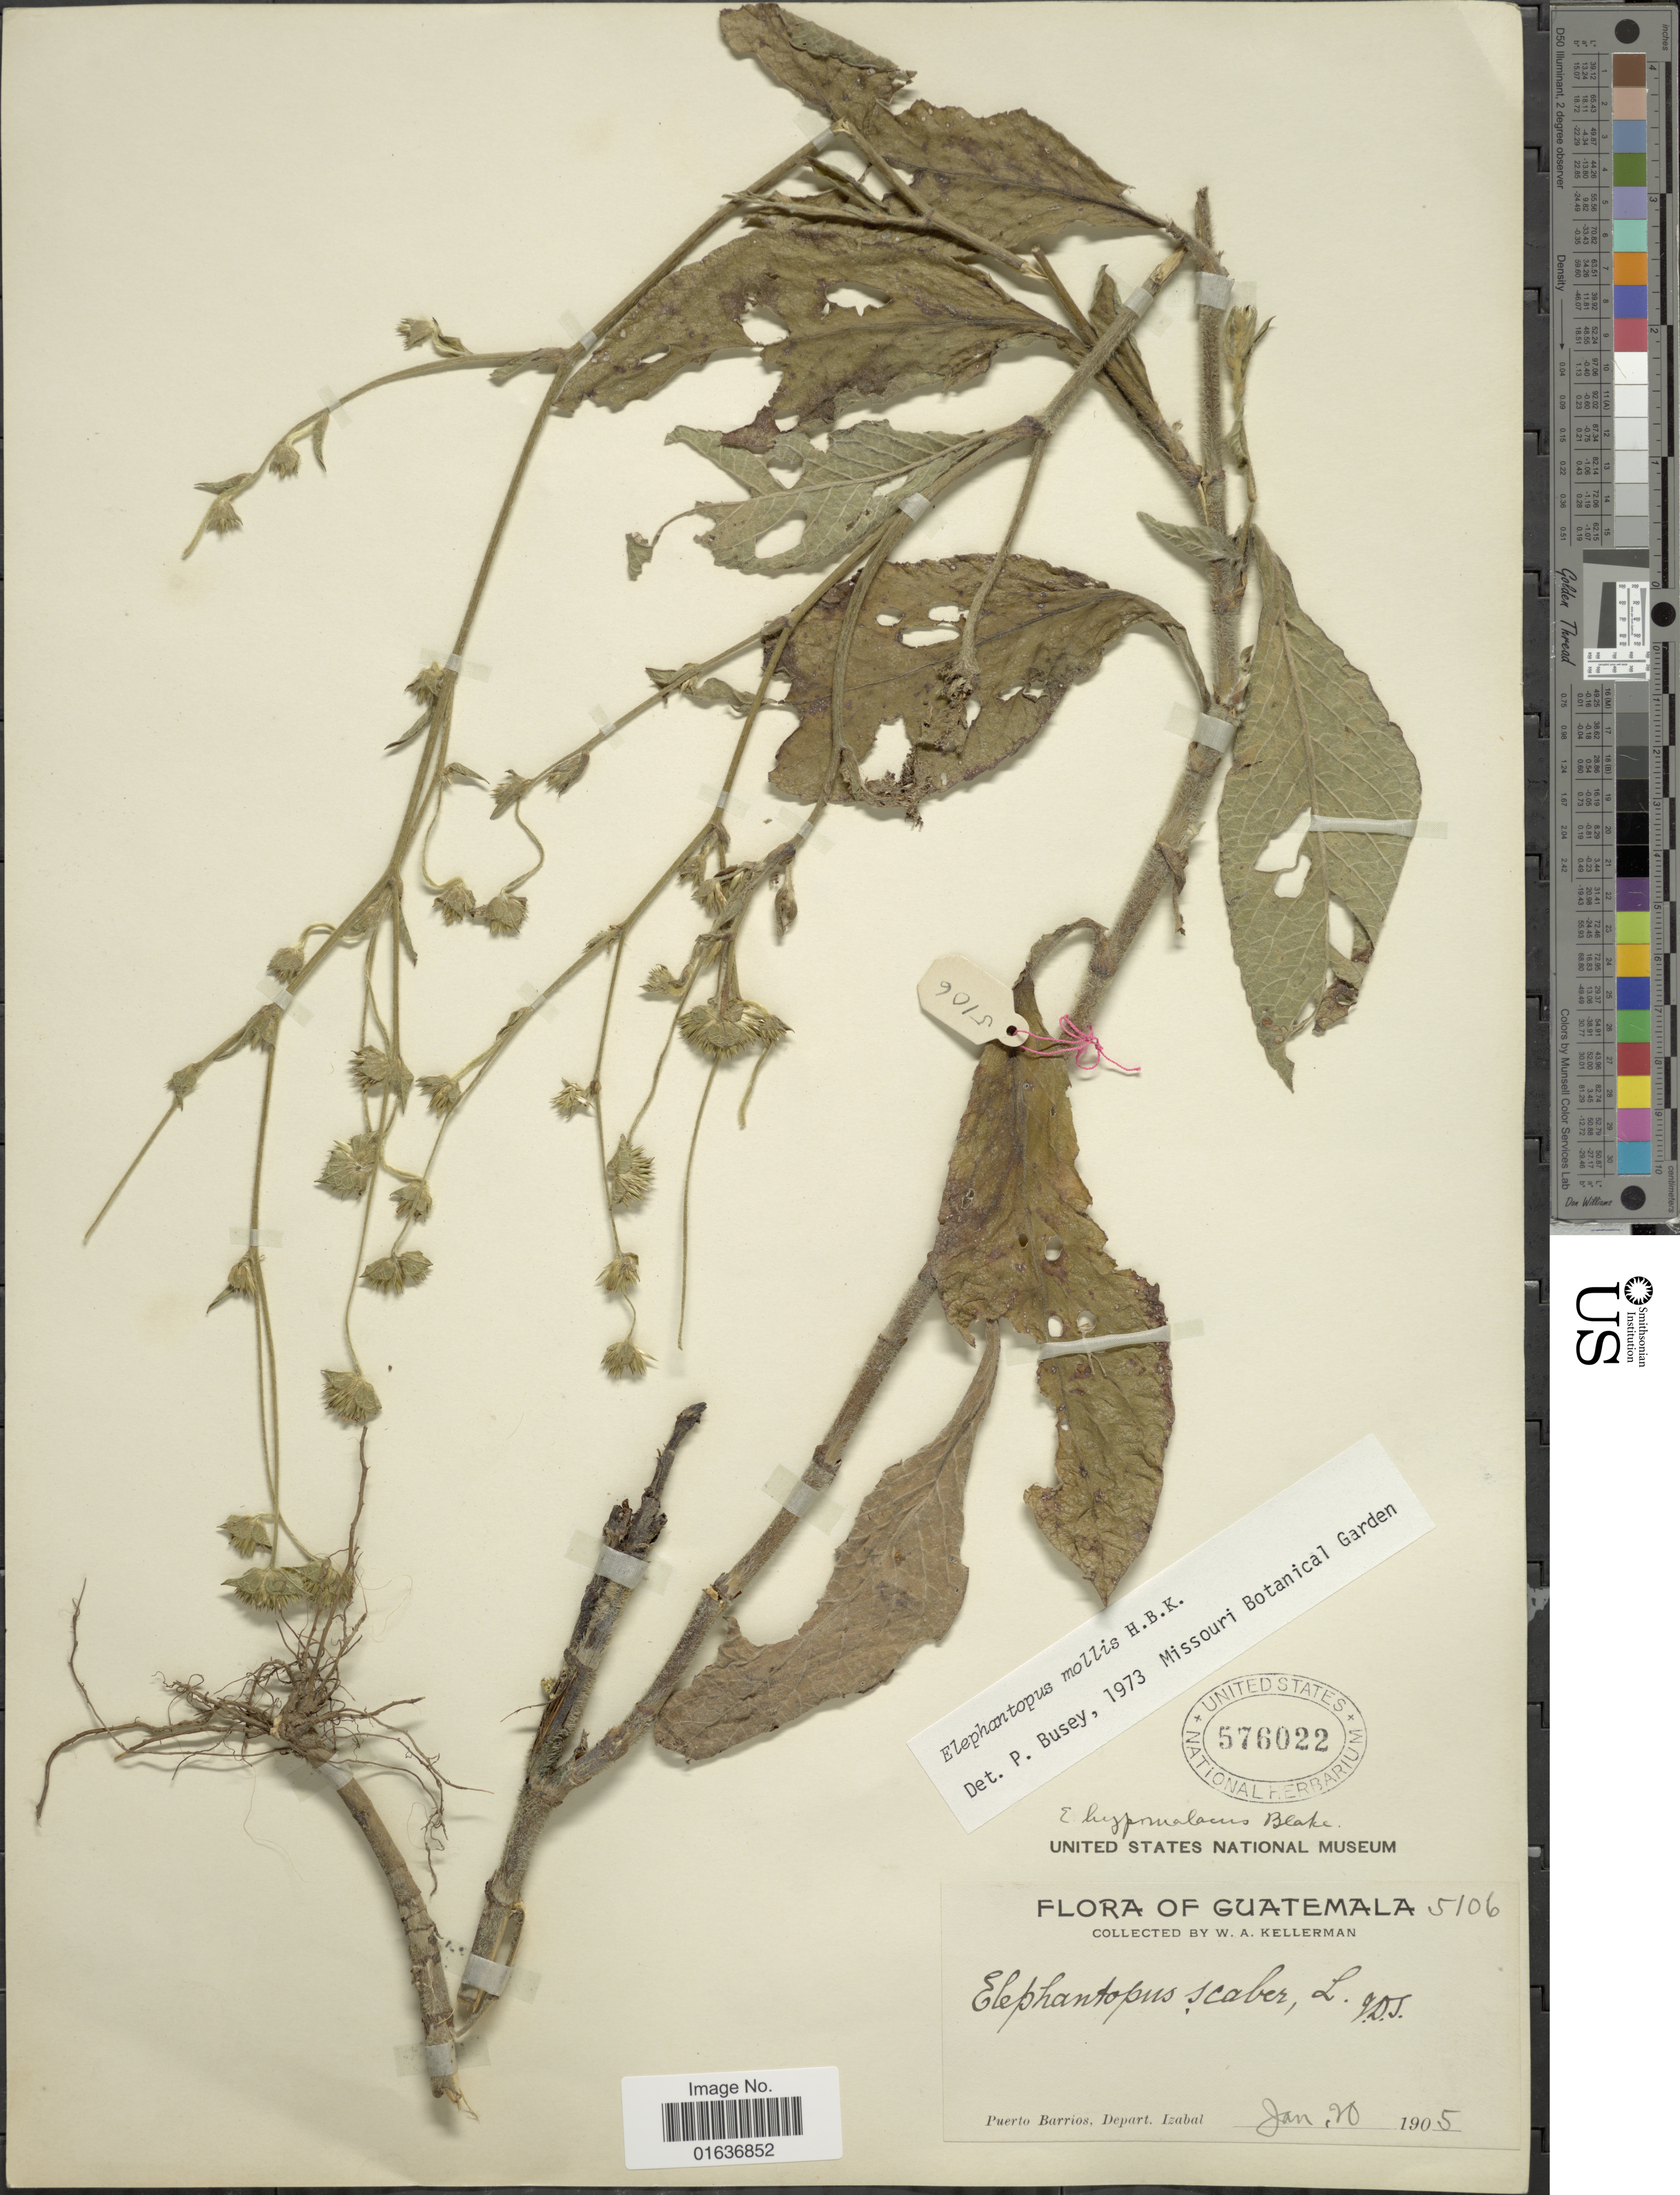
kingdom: Plantae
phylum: Tracheophyta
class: Magnoliopsida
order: Asterales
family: Asteraceae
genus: Elephantopus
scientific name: Elephantopus mollis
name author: Kunth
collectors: W. Kellerman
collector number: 5106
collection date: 1905-01-20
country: Guatemala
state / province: Izabal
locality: Puerto Barrios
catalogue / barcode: US 576022